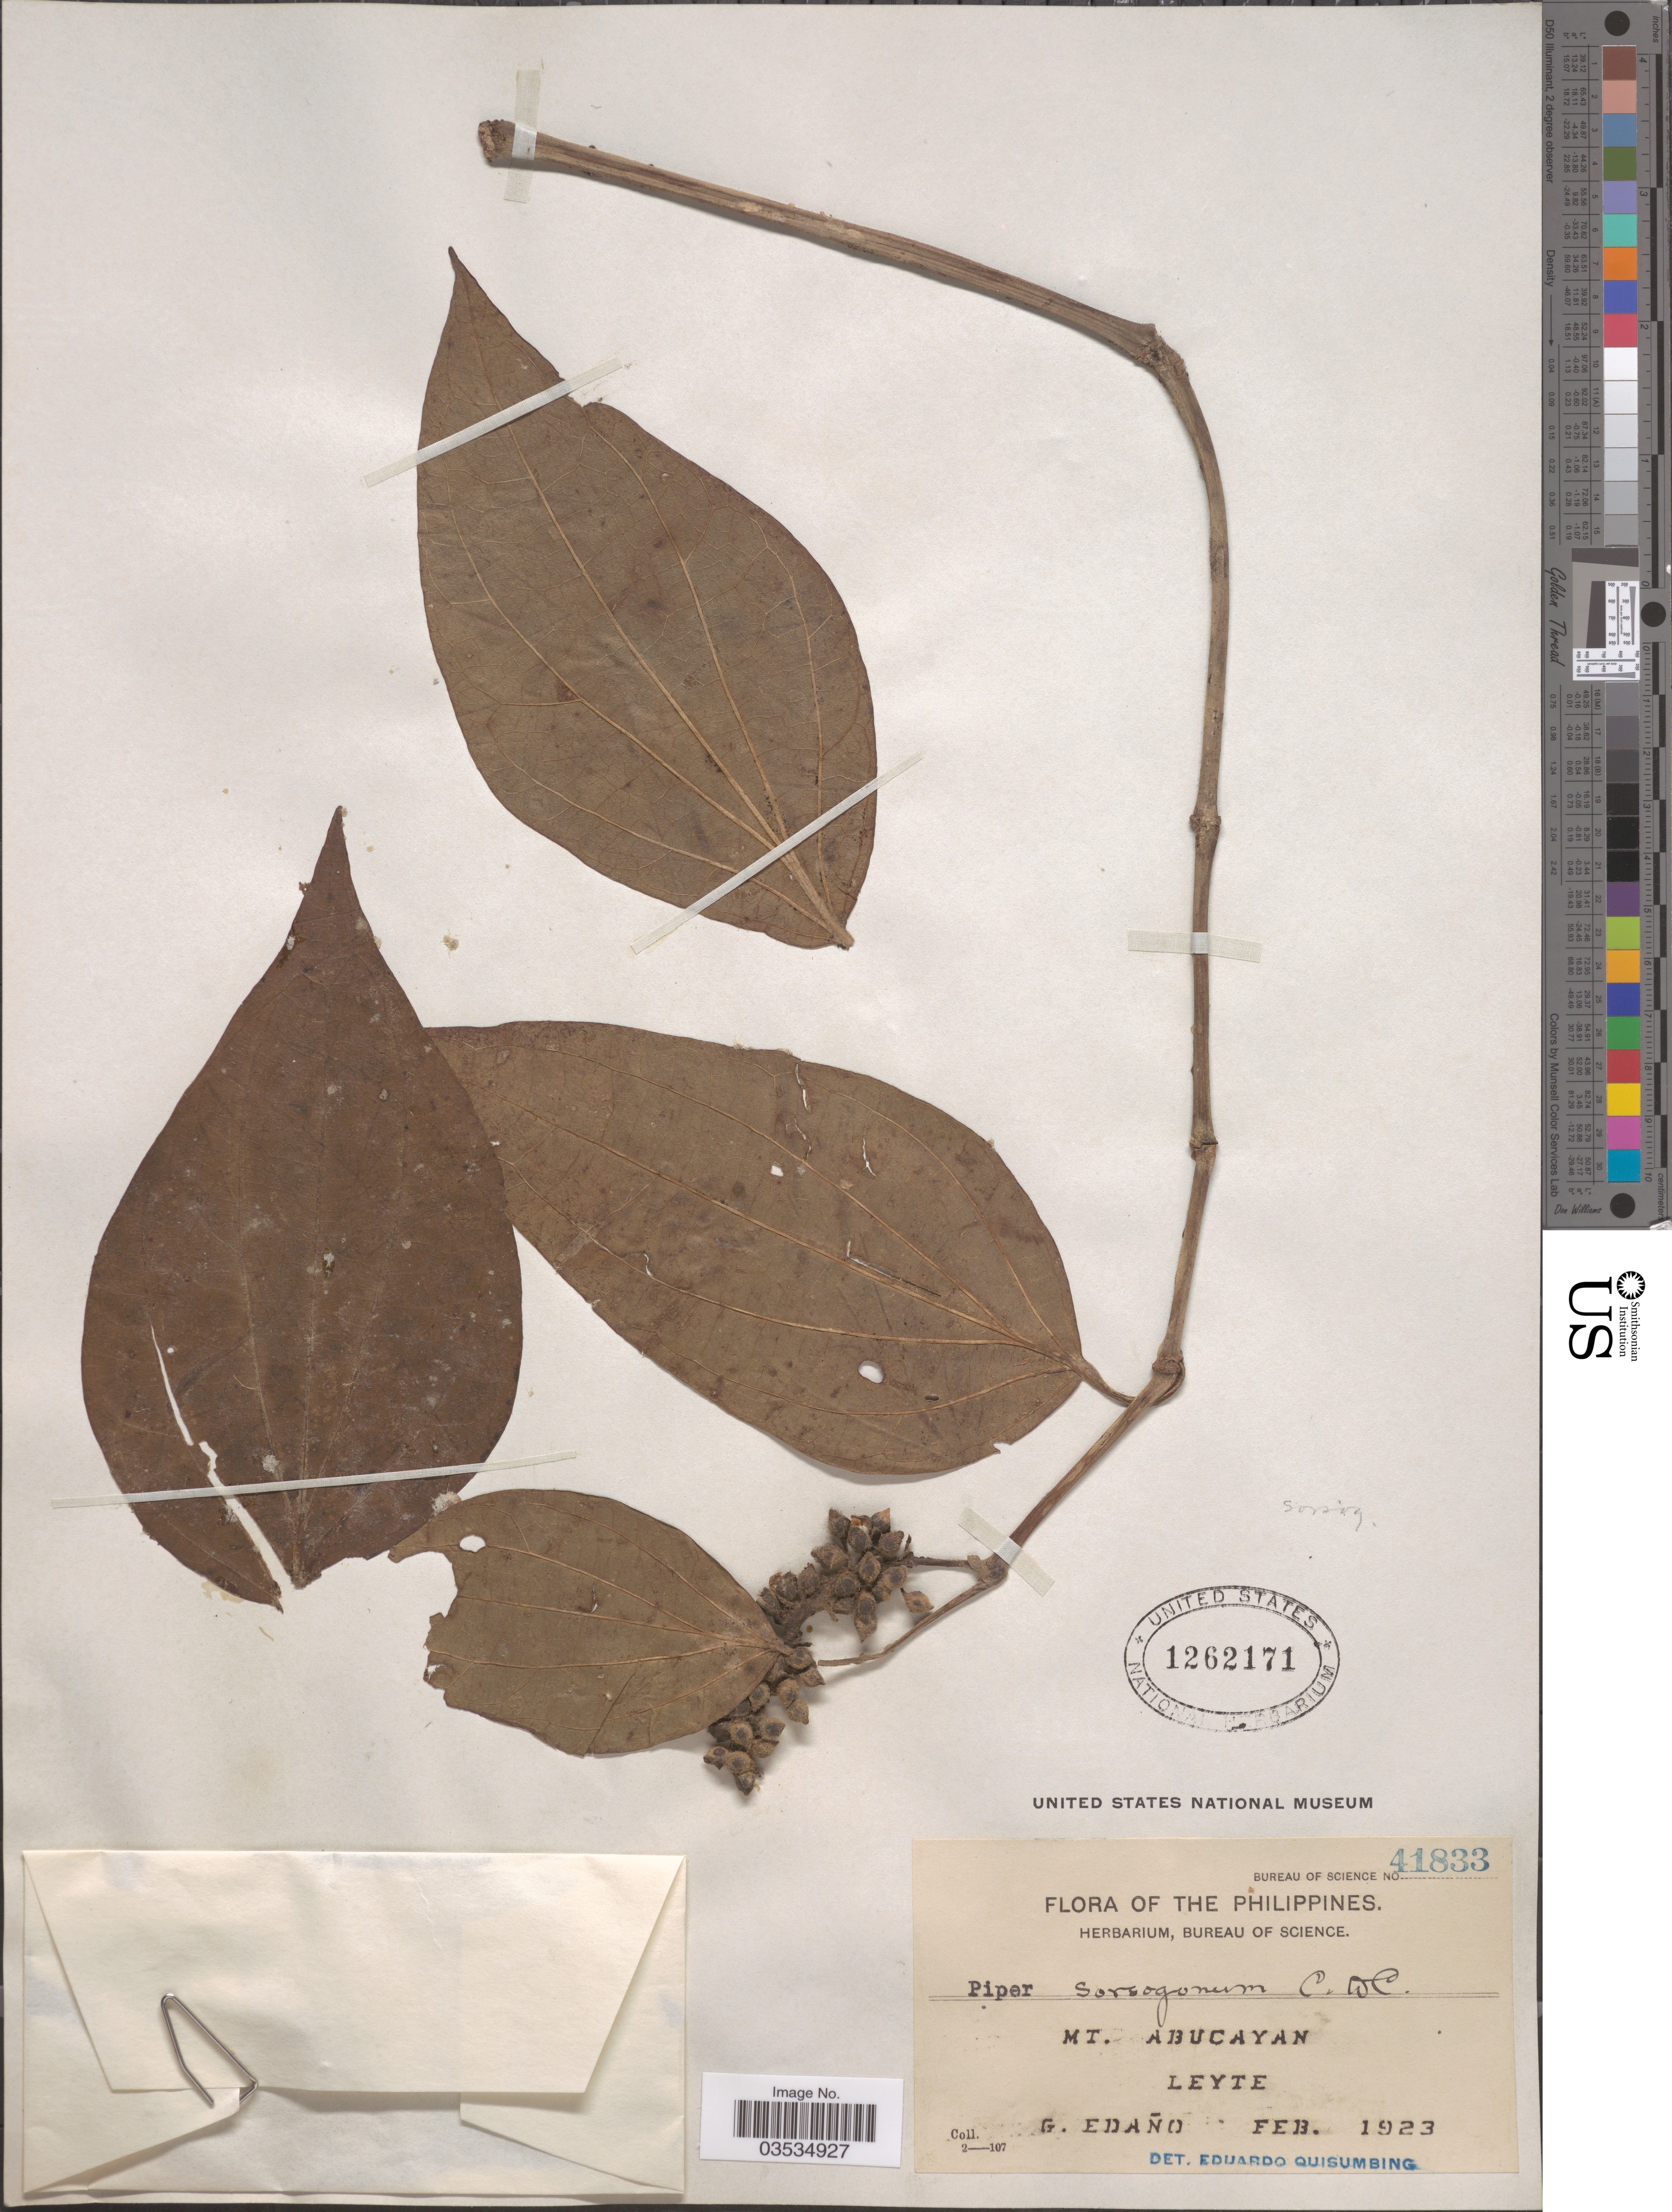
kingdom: Plantae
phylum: Tracheophyta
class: Magnoliopsida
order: Piperales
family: Piperaceae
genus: Piper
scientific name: Piper sorsogonum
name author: C. DC.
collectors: G. Edaño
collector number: Bureau of Science 41833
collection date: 1923-02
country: Philippines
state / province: Eastern Visayas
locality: Mt. Abucayan. Leyte.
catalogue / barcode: US 1262171